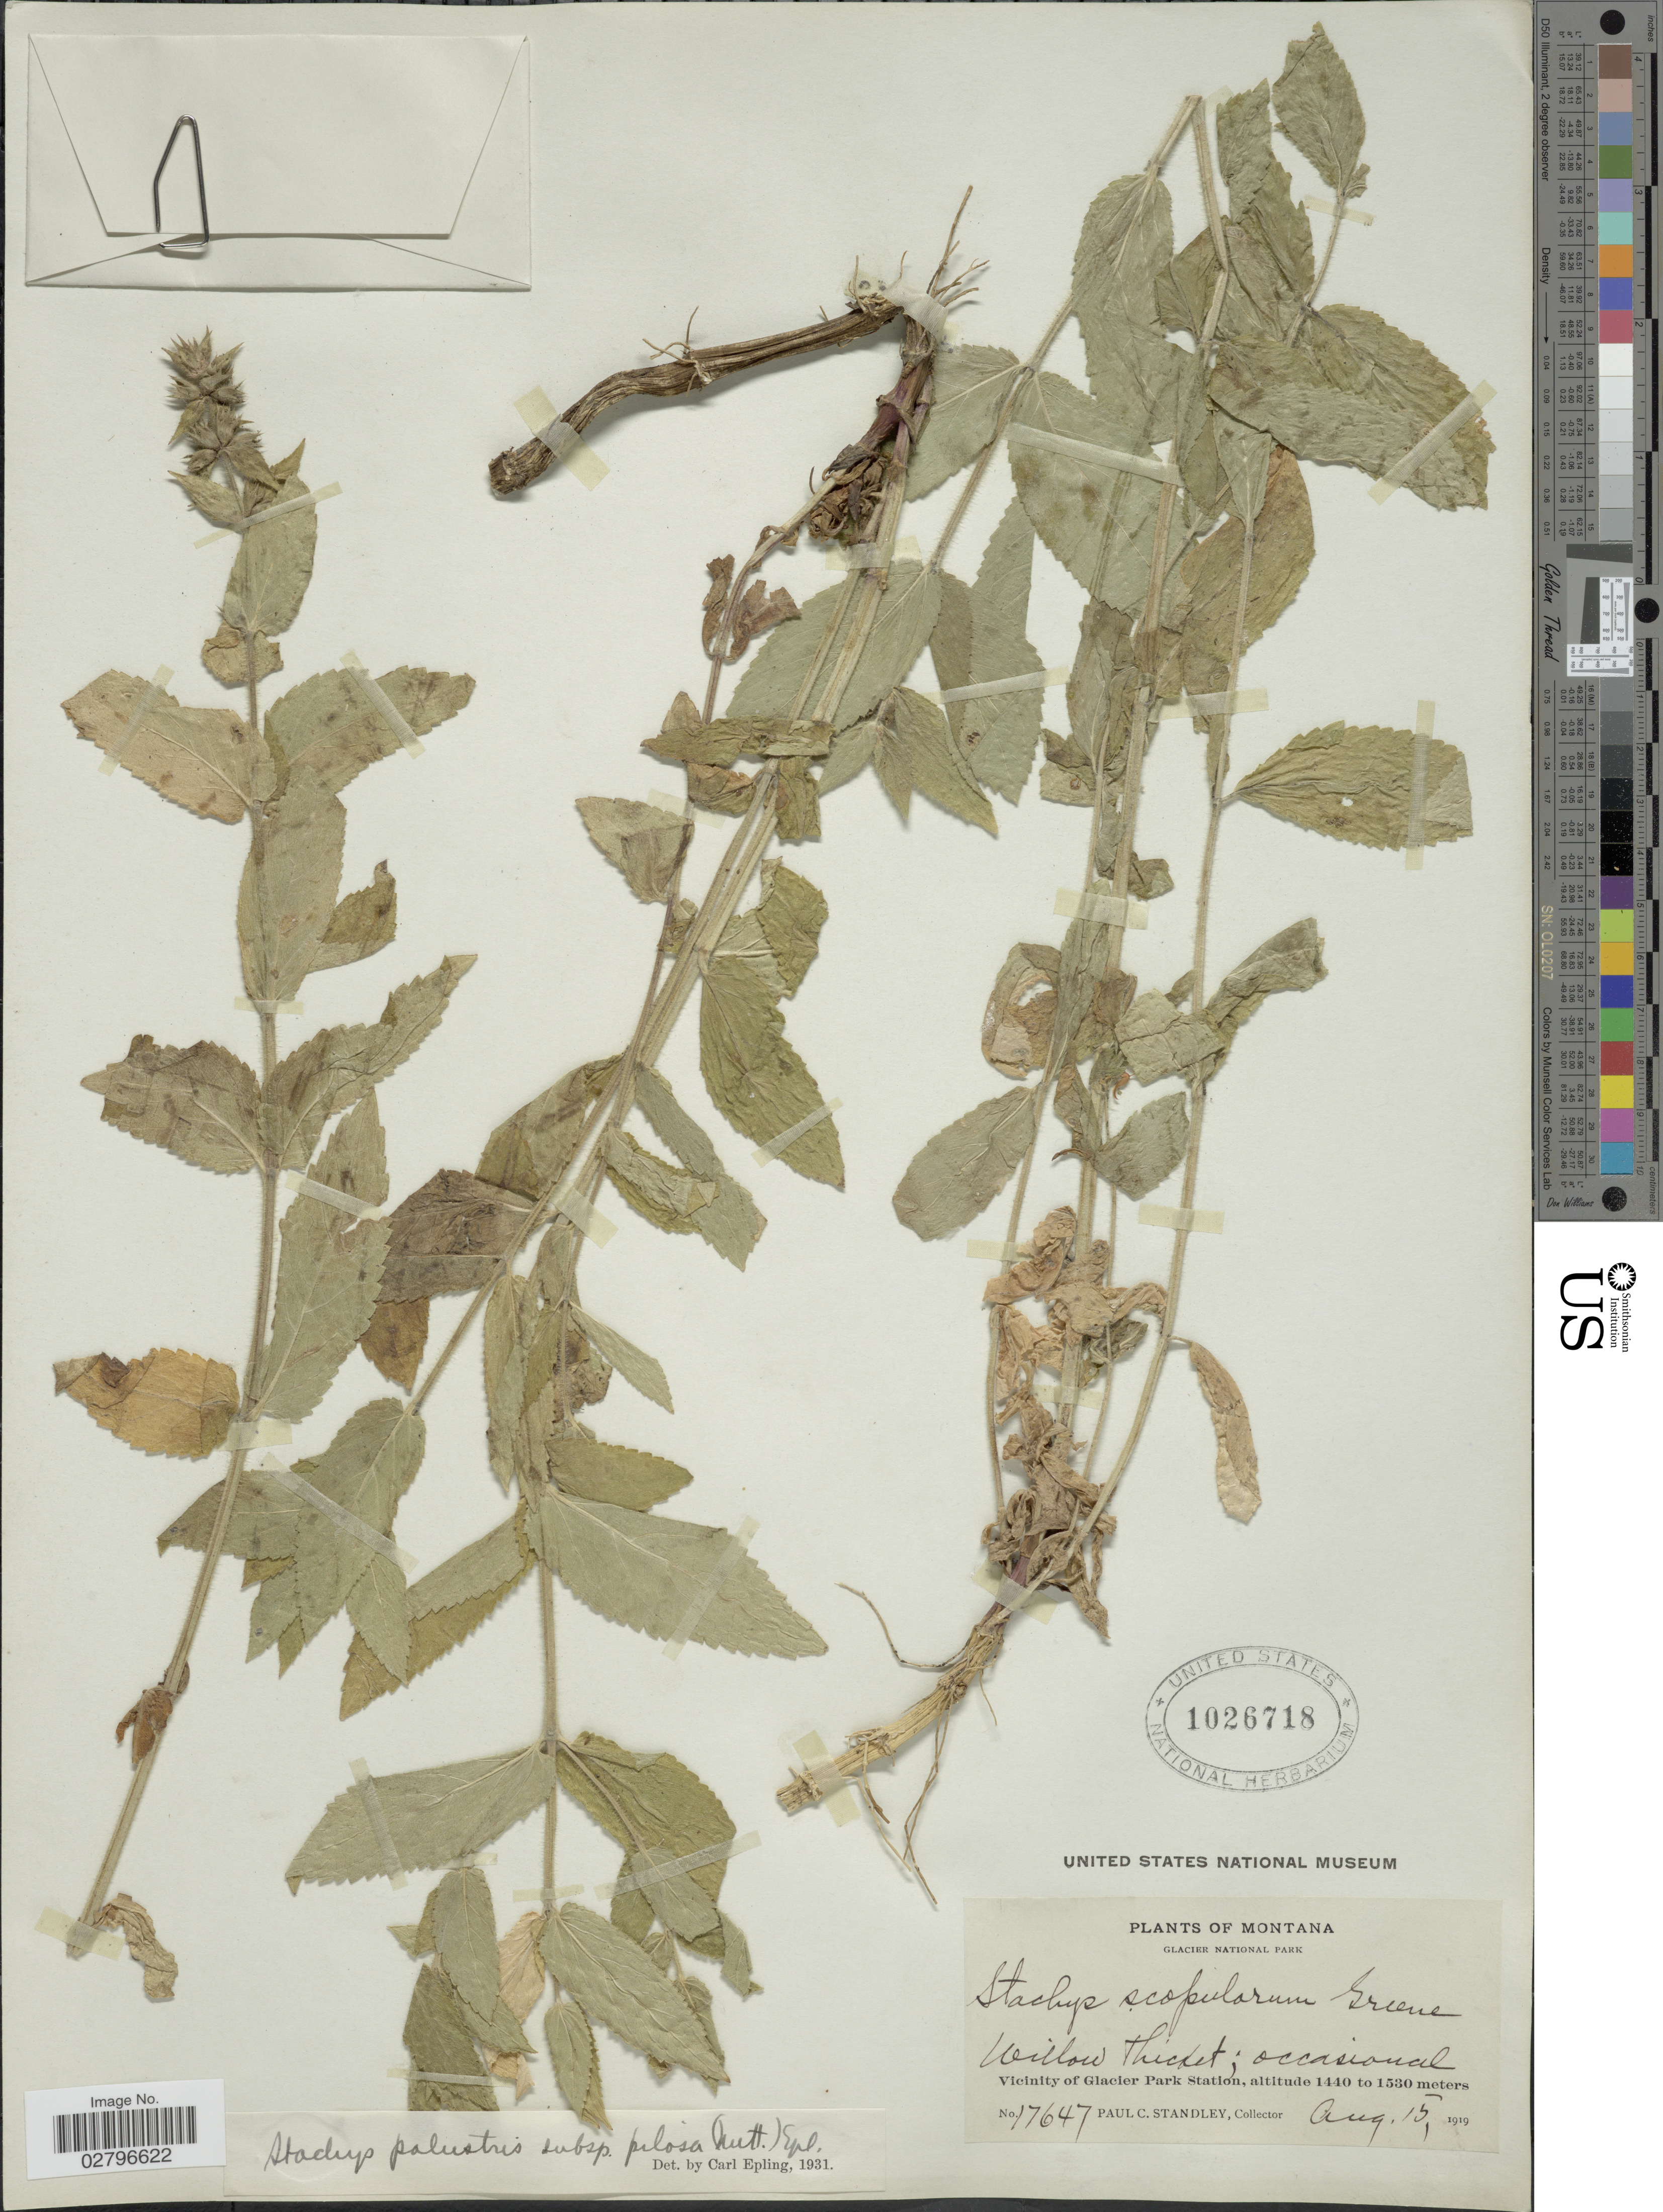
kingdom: Plantae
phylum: Tracheophyta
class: Magnoliopsida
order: Lamiales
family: Lamiaceae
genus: Stachys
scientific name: Stachys palustris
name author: L.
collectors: P. C. Standley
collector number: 17647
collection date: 1919-08-15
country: United States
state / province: Montana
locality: Glacier National Park. Vicinity of Glacier Park Station.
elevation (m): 1440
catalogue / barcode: US 1026718